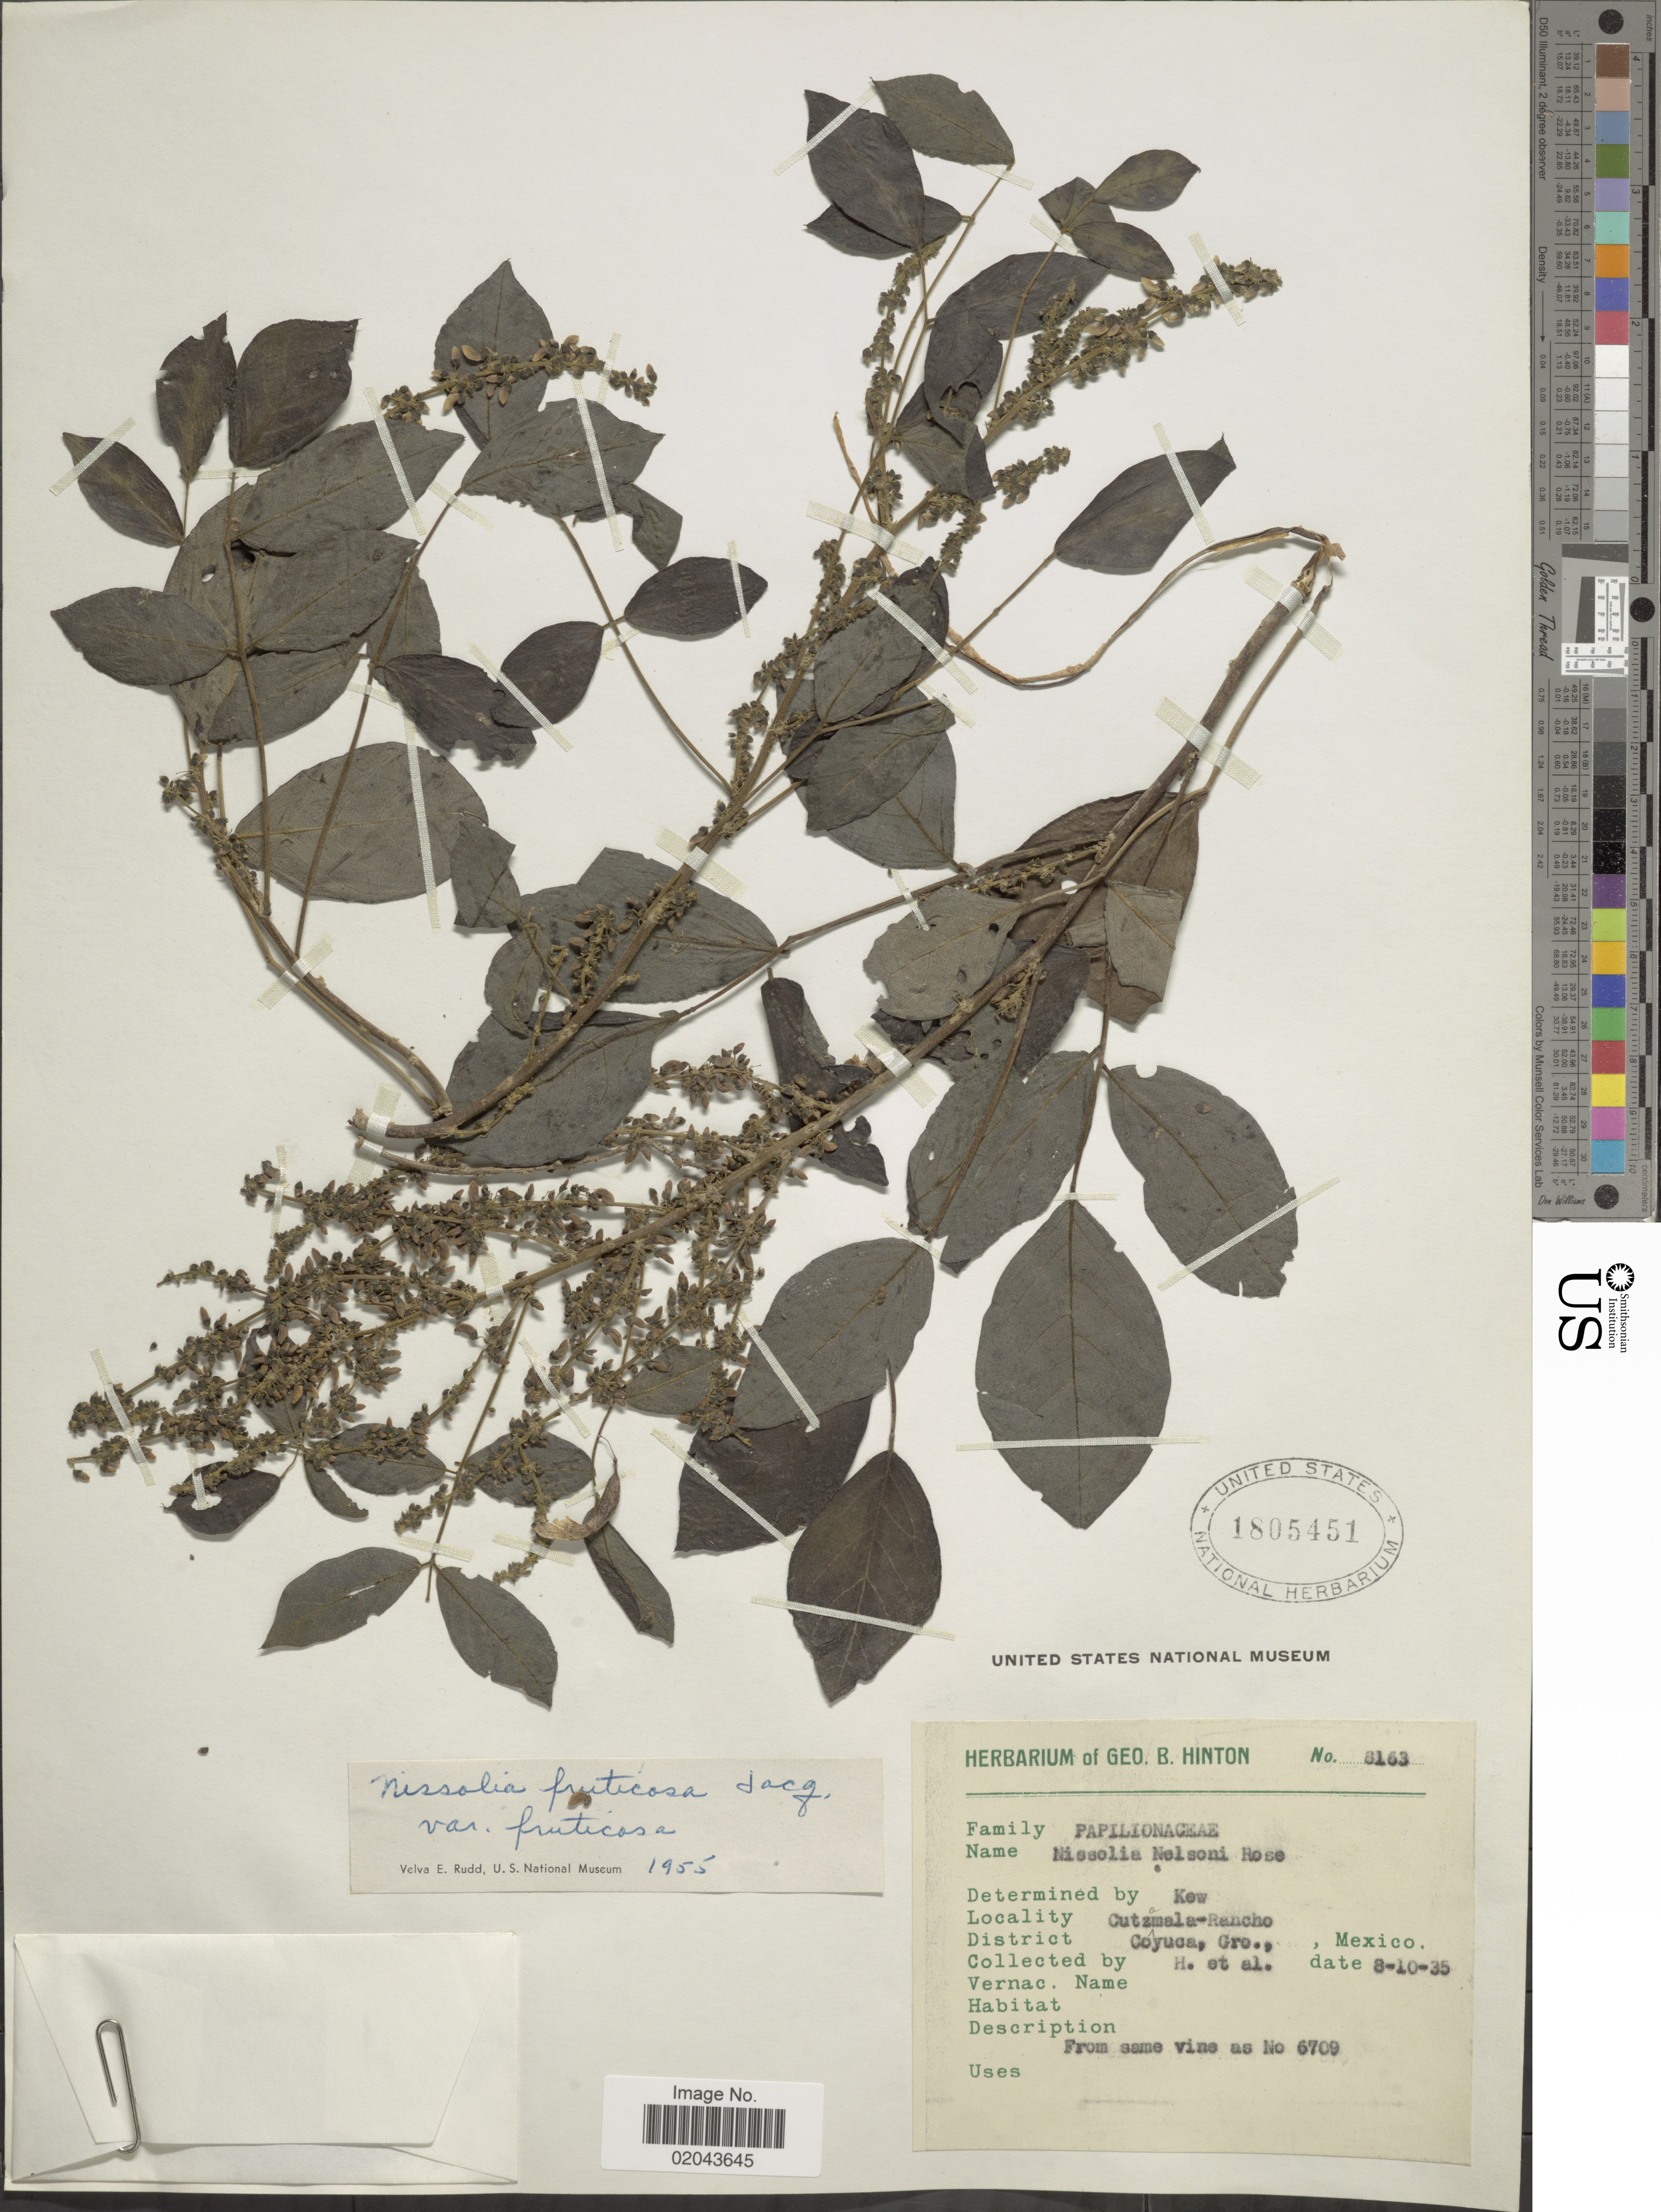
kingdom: Plantae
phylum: Tracheophyta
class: Magnoliopsida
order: Fabales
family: Fabaceae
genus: Nissolia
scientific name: Nissolia fruticosa var. fruticosa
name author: Jacq.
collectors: G. B. Hinton & et al.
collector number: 8163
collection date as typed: Transcribed d/m/y: 10/8/35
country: Mexico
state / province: Guerrero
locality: Cutzmala-Rancho, District Coyuca, Gro.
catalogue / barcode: US 1805451